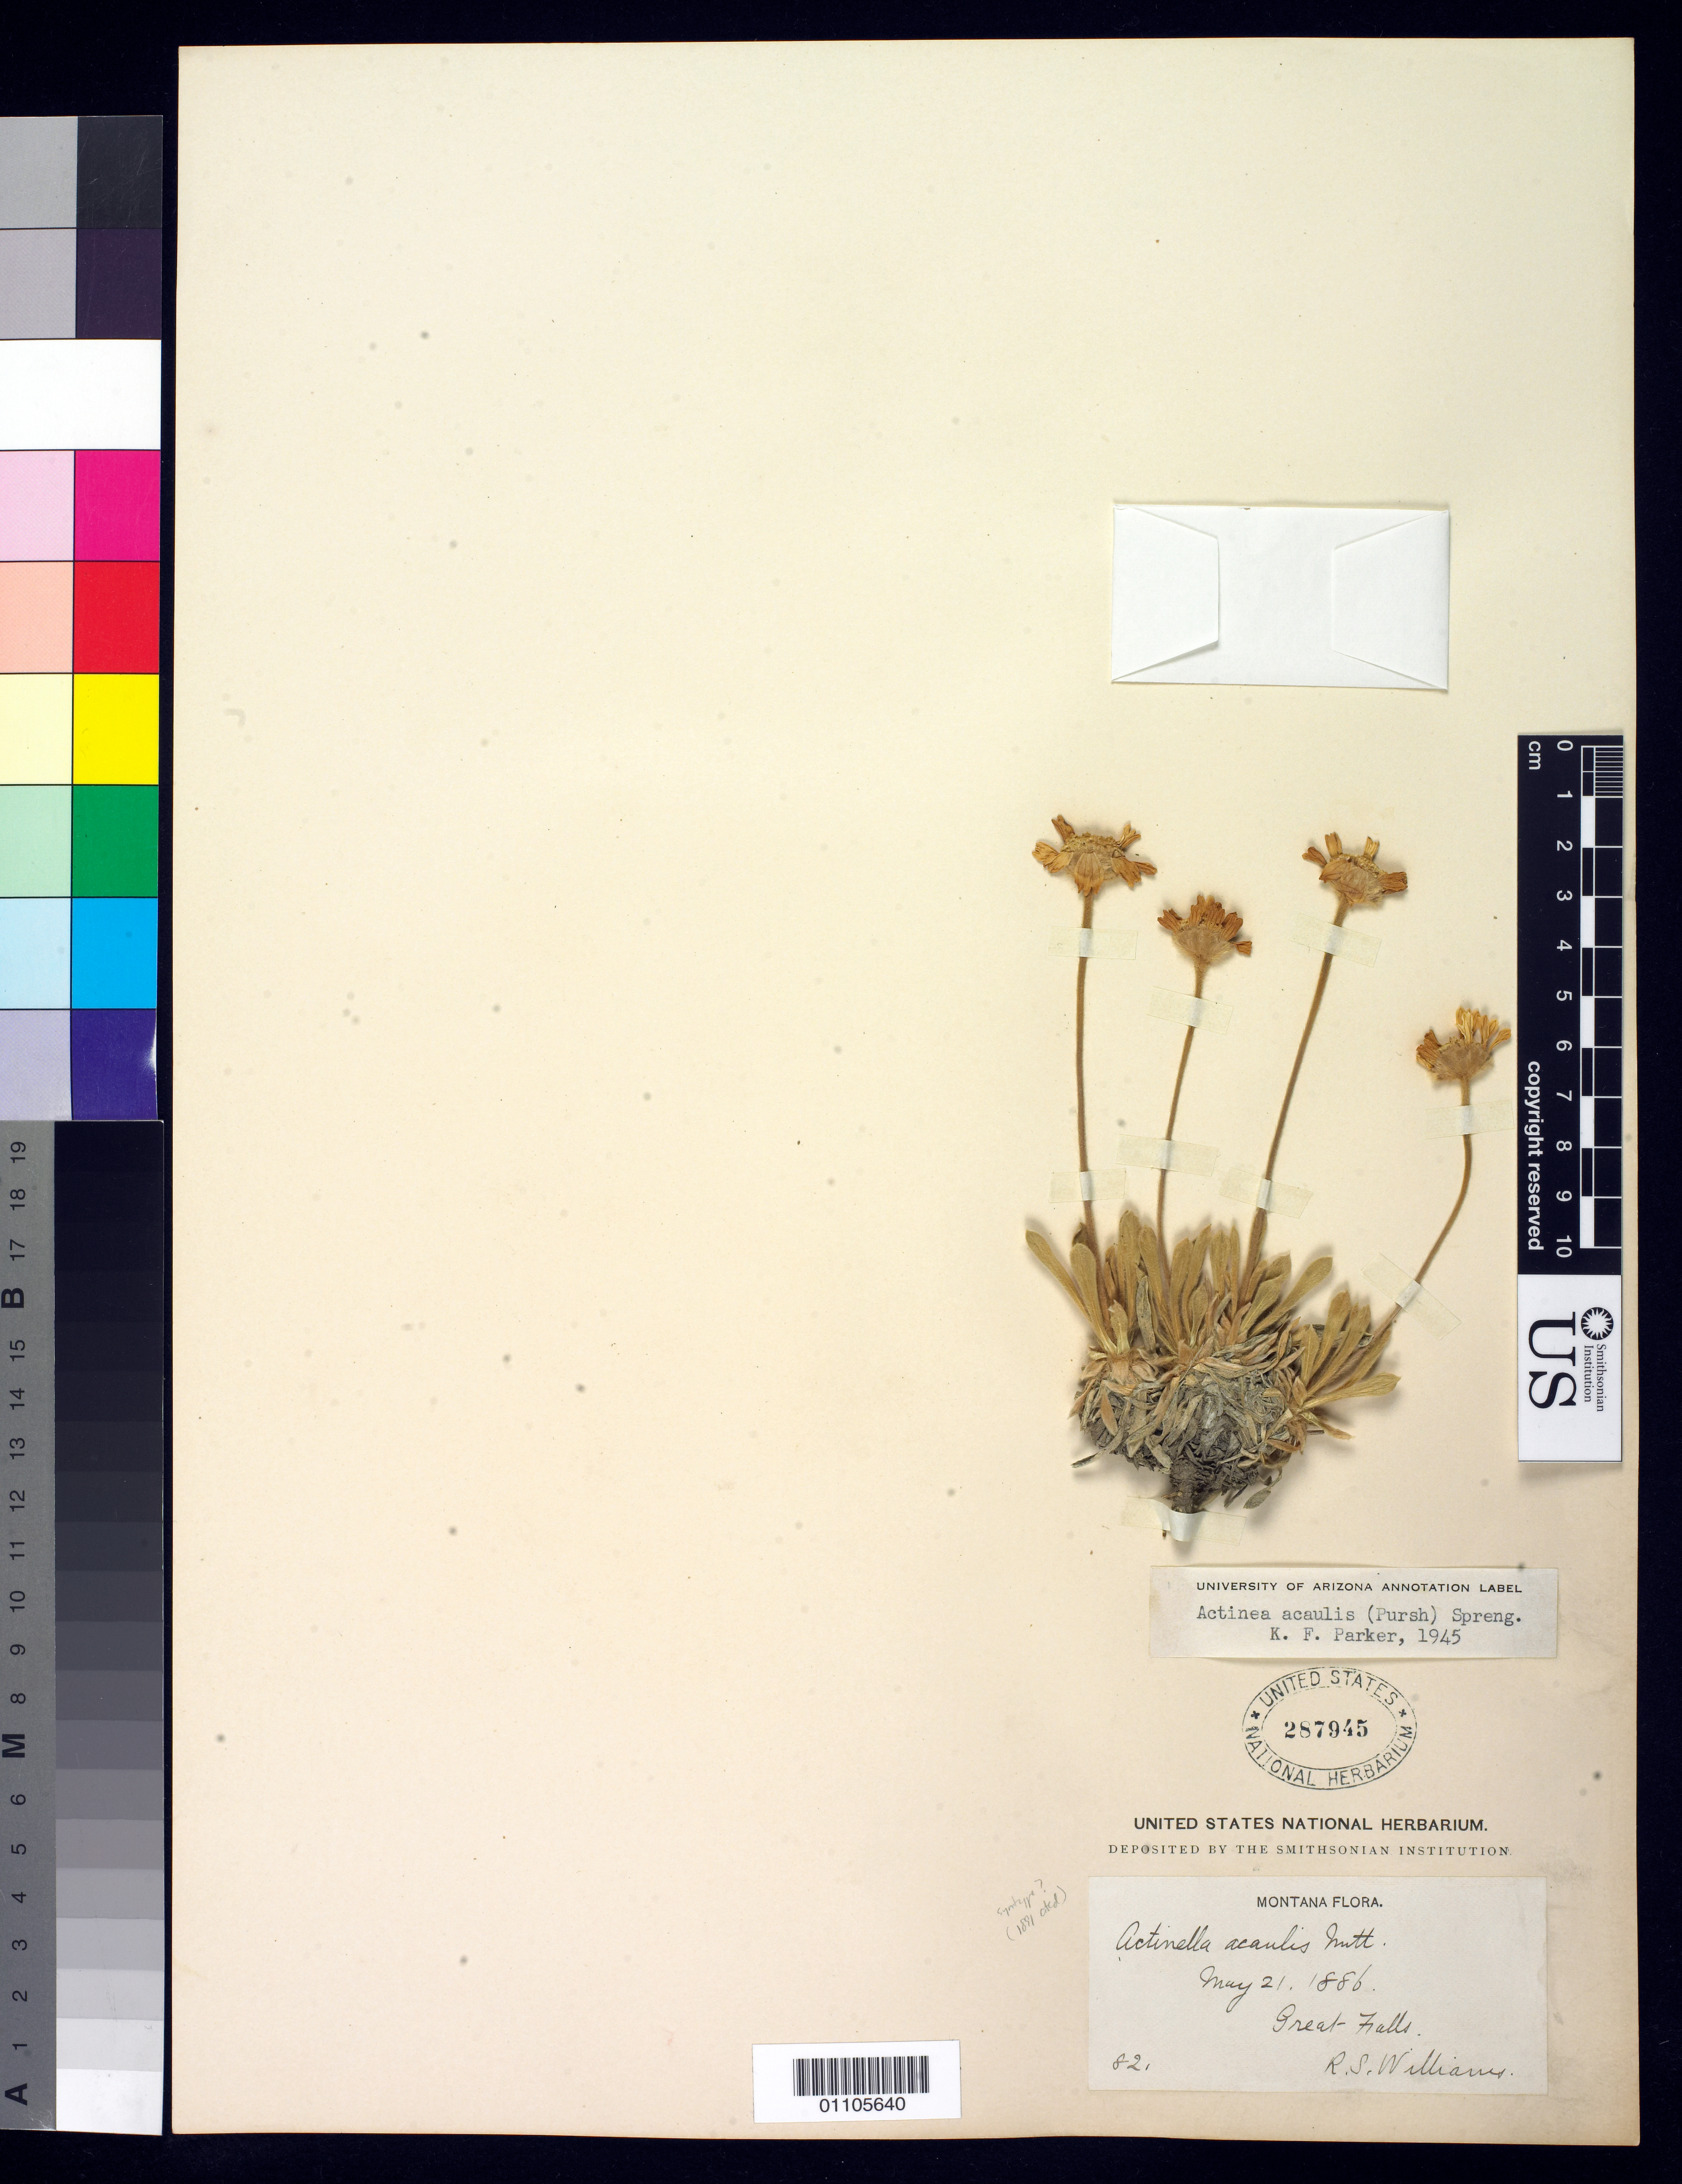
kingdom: Plantae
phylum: Tracheophyta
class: Magnoliopsida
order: Asterales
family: Asteraceae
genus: Tetraneuris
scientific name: Tetraneuris simplex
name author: A. Nelson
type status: Possible Isosyntype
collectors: R. S. Williams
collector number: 82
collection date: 1886-05-21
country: United States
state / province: Montana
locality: Great Falls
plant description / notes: Protologue cites R.S. Williams 82 as syntype but with collection date of 1891.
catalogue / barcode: US 287945